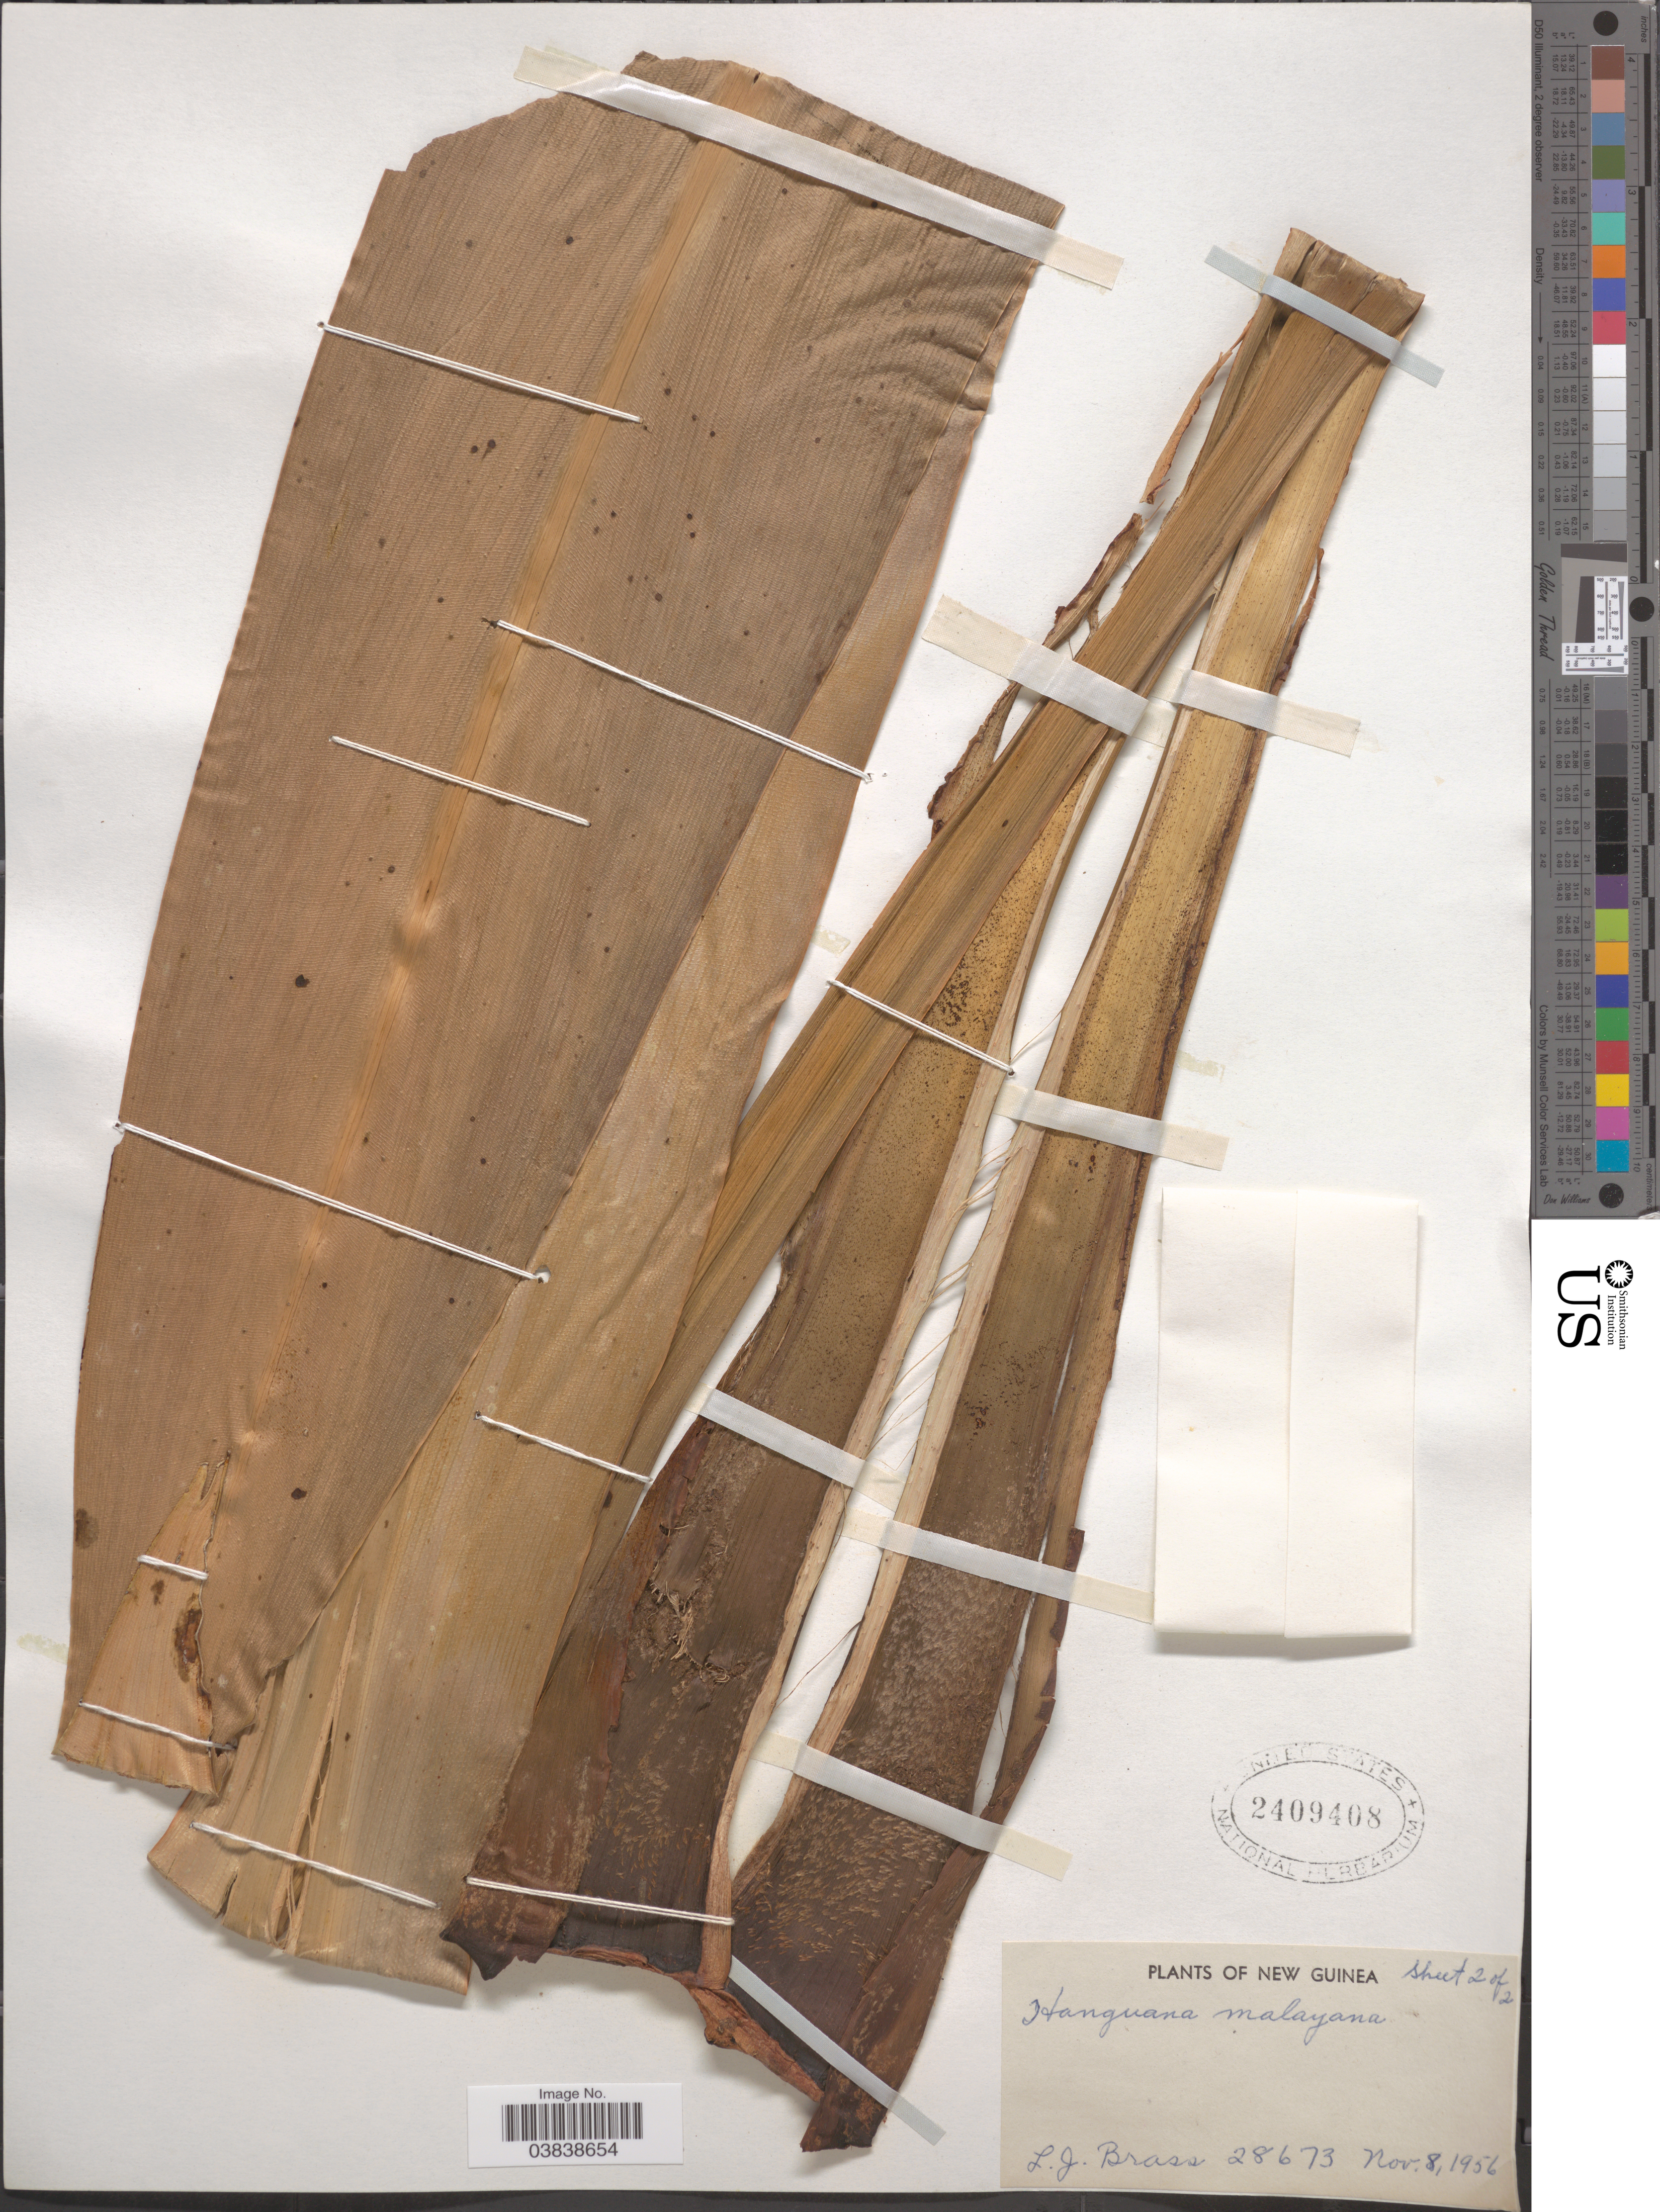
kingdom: Plantae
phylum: Tracheophyta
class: Liliopsida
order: Commelinales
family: Hanguanaceae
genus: Hanguana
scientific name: Hanguana malayana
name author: (Jack) Merr.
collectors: L. J. Brass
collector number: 28673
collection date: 1956-11-08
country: Papua New Guinea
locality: New Guinea.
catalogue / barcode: US 2409408